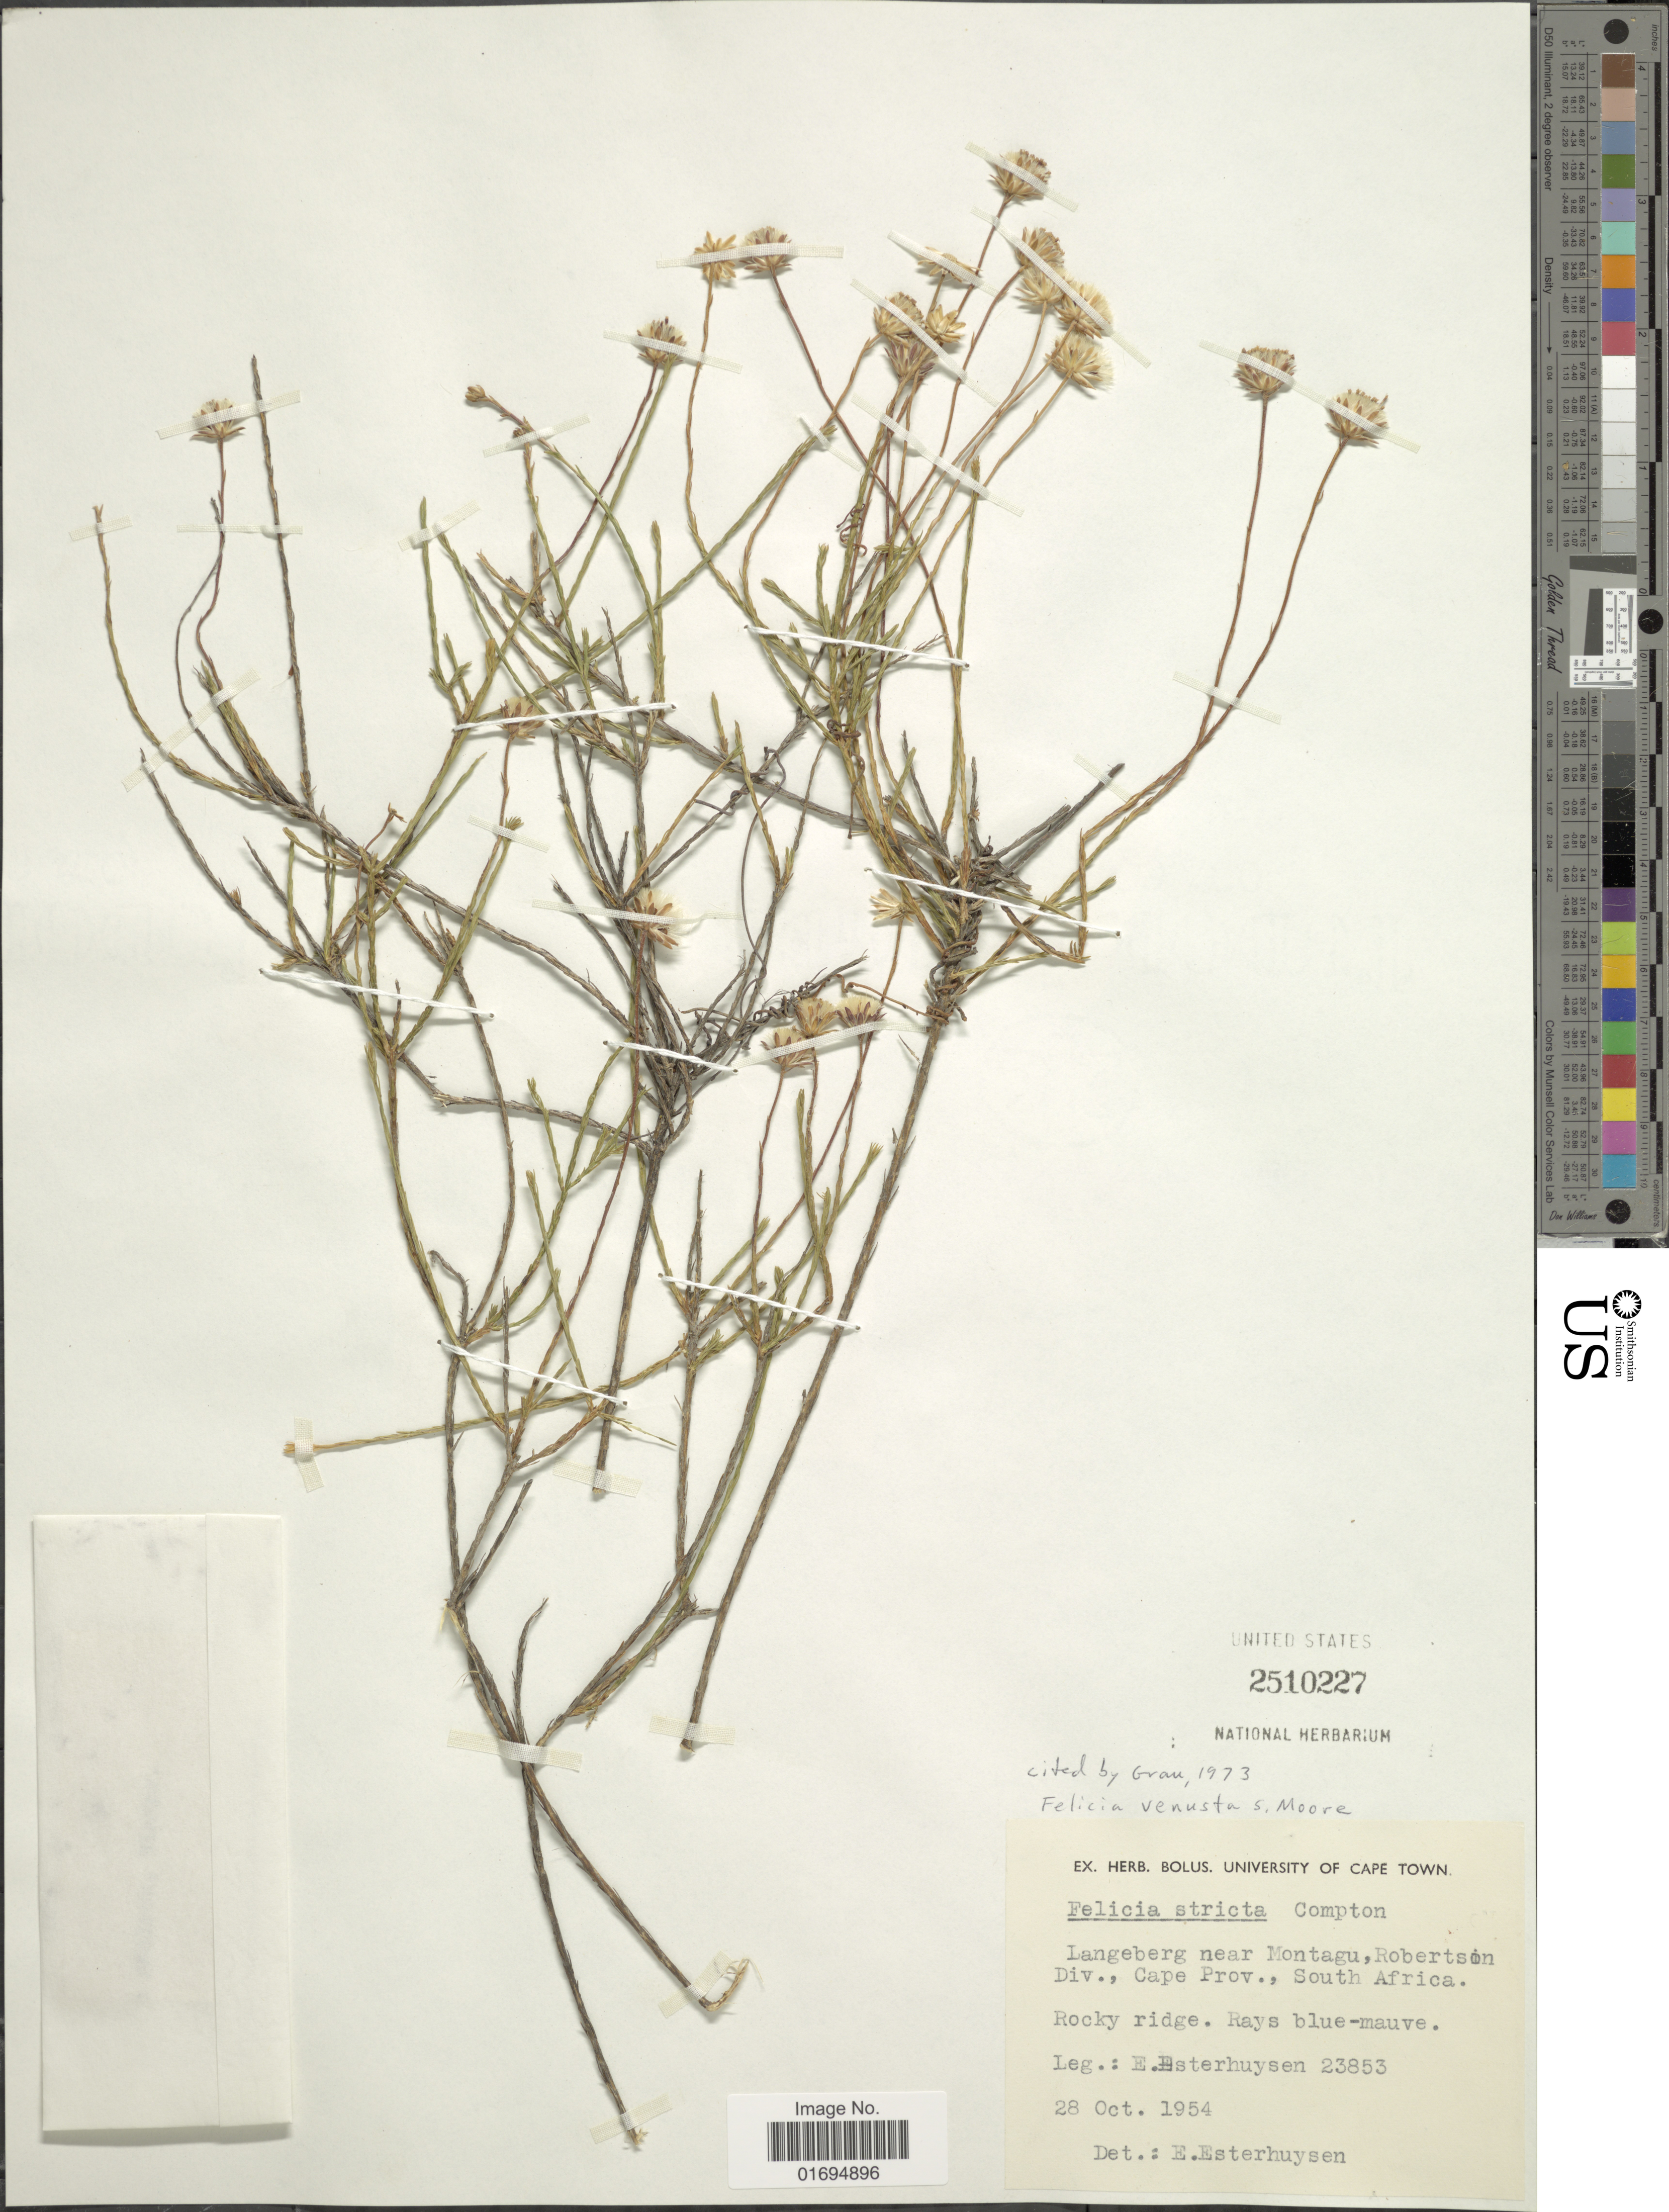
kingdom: Plantae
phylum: Tracheophyta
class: Magnoliopsida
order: Asterales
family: Asteraceae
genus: Felicia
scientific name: Felicia venusta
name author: S. Moore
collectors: E. E. Esterhuysen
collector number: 23853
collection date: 1954-10-28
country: South Africa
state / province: Western Cape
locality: Langeberg near Montagu, Robertson Div., Cape Prov.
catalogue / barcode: US 2510227